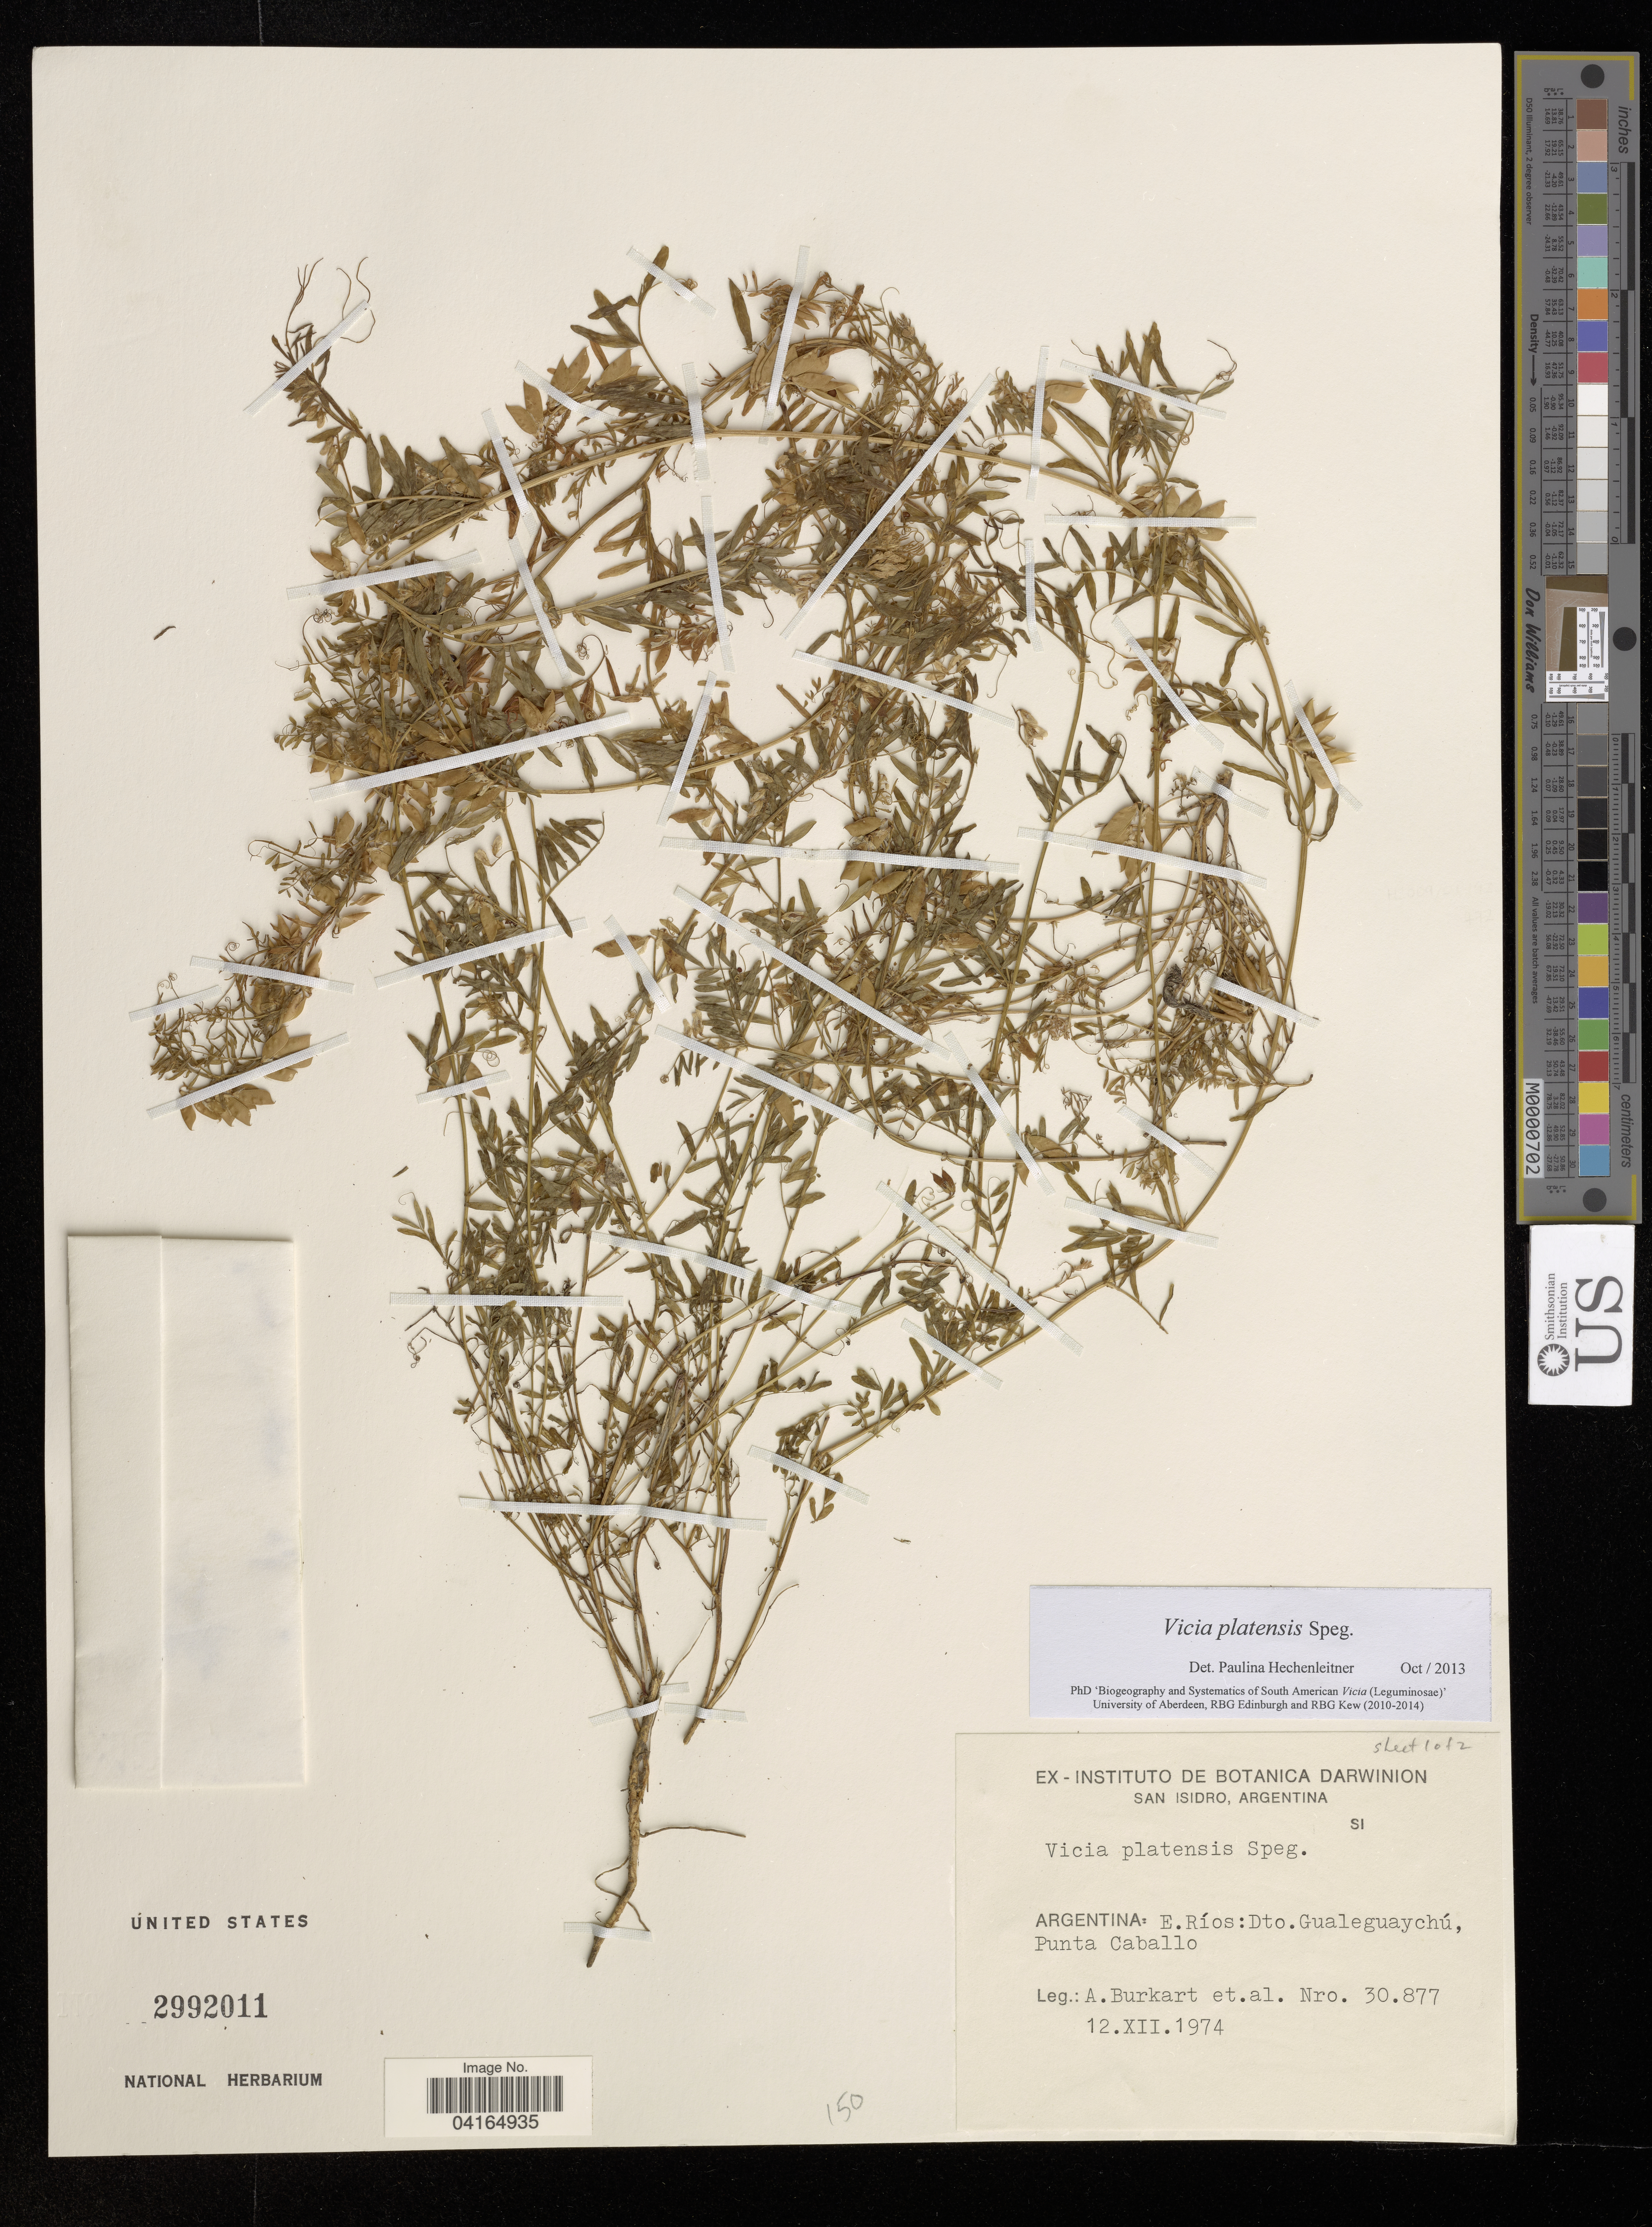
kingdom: Plantae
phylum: Tracheophyta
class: Magnoliopsida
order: Fabales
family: Fabaceae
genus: Vicia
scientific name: Vicia platensis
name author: Speg.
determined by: Hechenleitner, Paulina, RBG Edinburgh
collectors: A. E. Burkart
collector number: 30.877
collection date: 1974-12-12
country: Argentina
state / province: Entre Rios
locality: San Isidro. Dto. Gualeguaychú, Punta Caballo.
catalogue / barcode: US 2992011